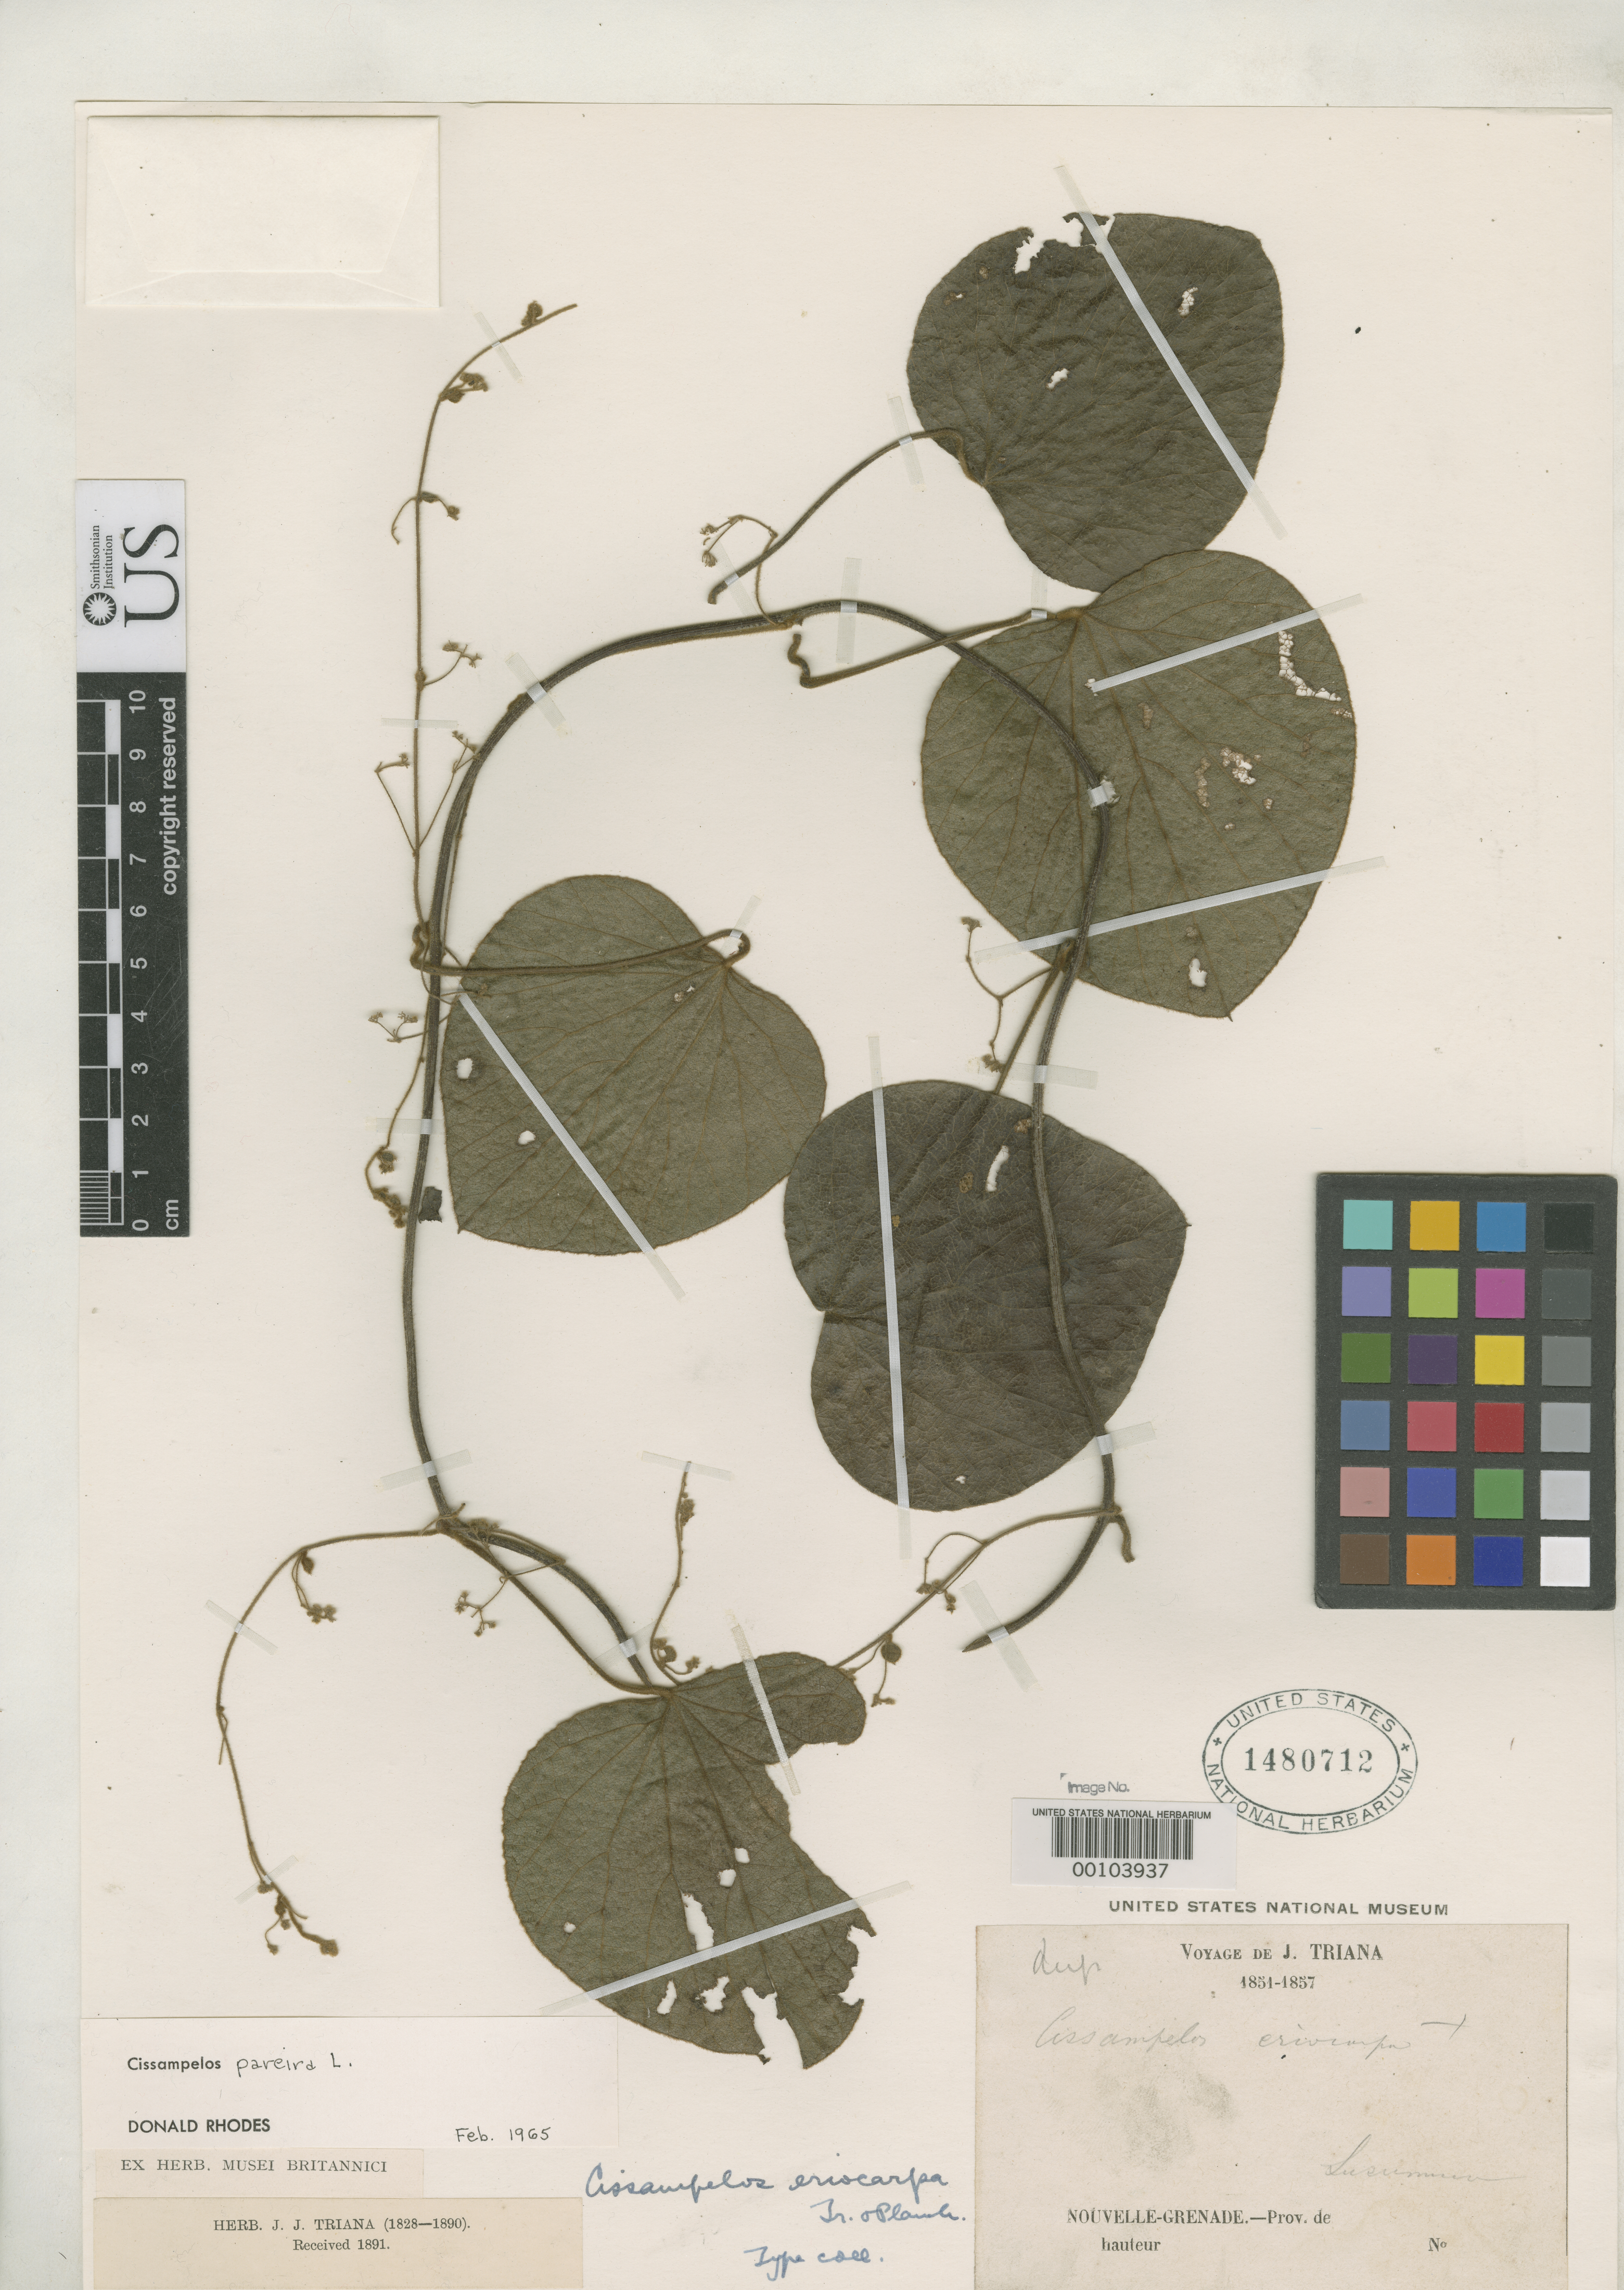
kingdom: Plantae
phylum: Tracheophyta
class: Magnoliopsida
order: Ranunculales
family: Menispermaceae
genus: Cissampelos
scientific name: Cissampelos eriocarpa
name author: Triana & Planch.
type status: Type Fragment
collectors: J. J. Triana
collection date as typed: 1851 to -- --- 1857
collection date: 1851/1857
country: Colombia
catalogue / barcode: US 1480712